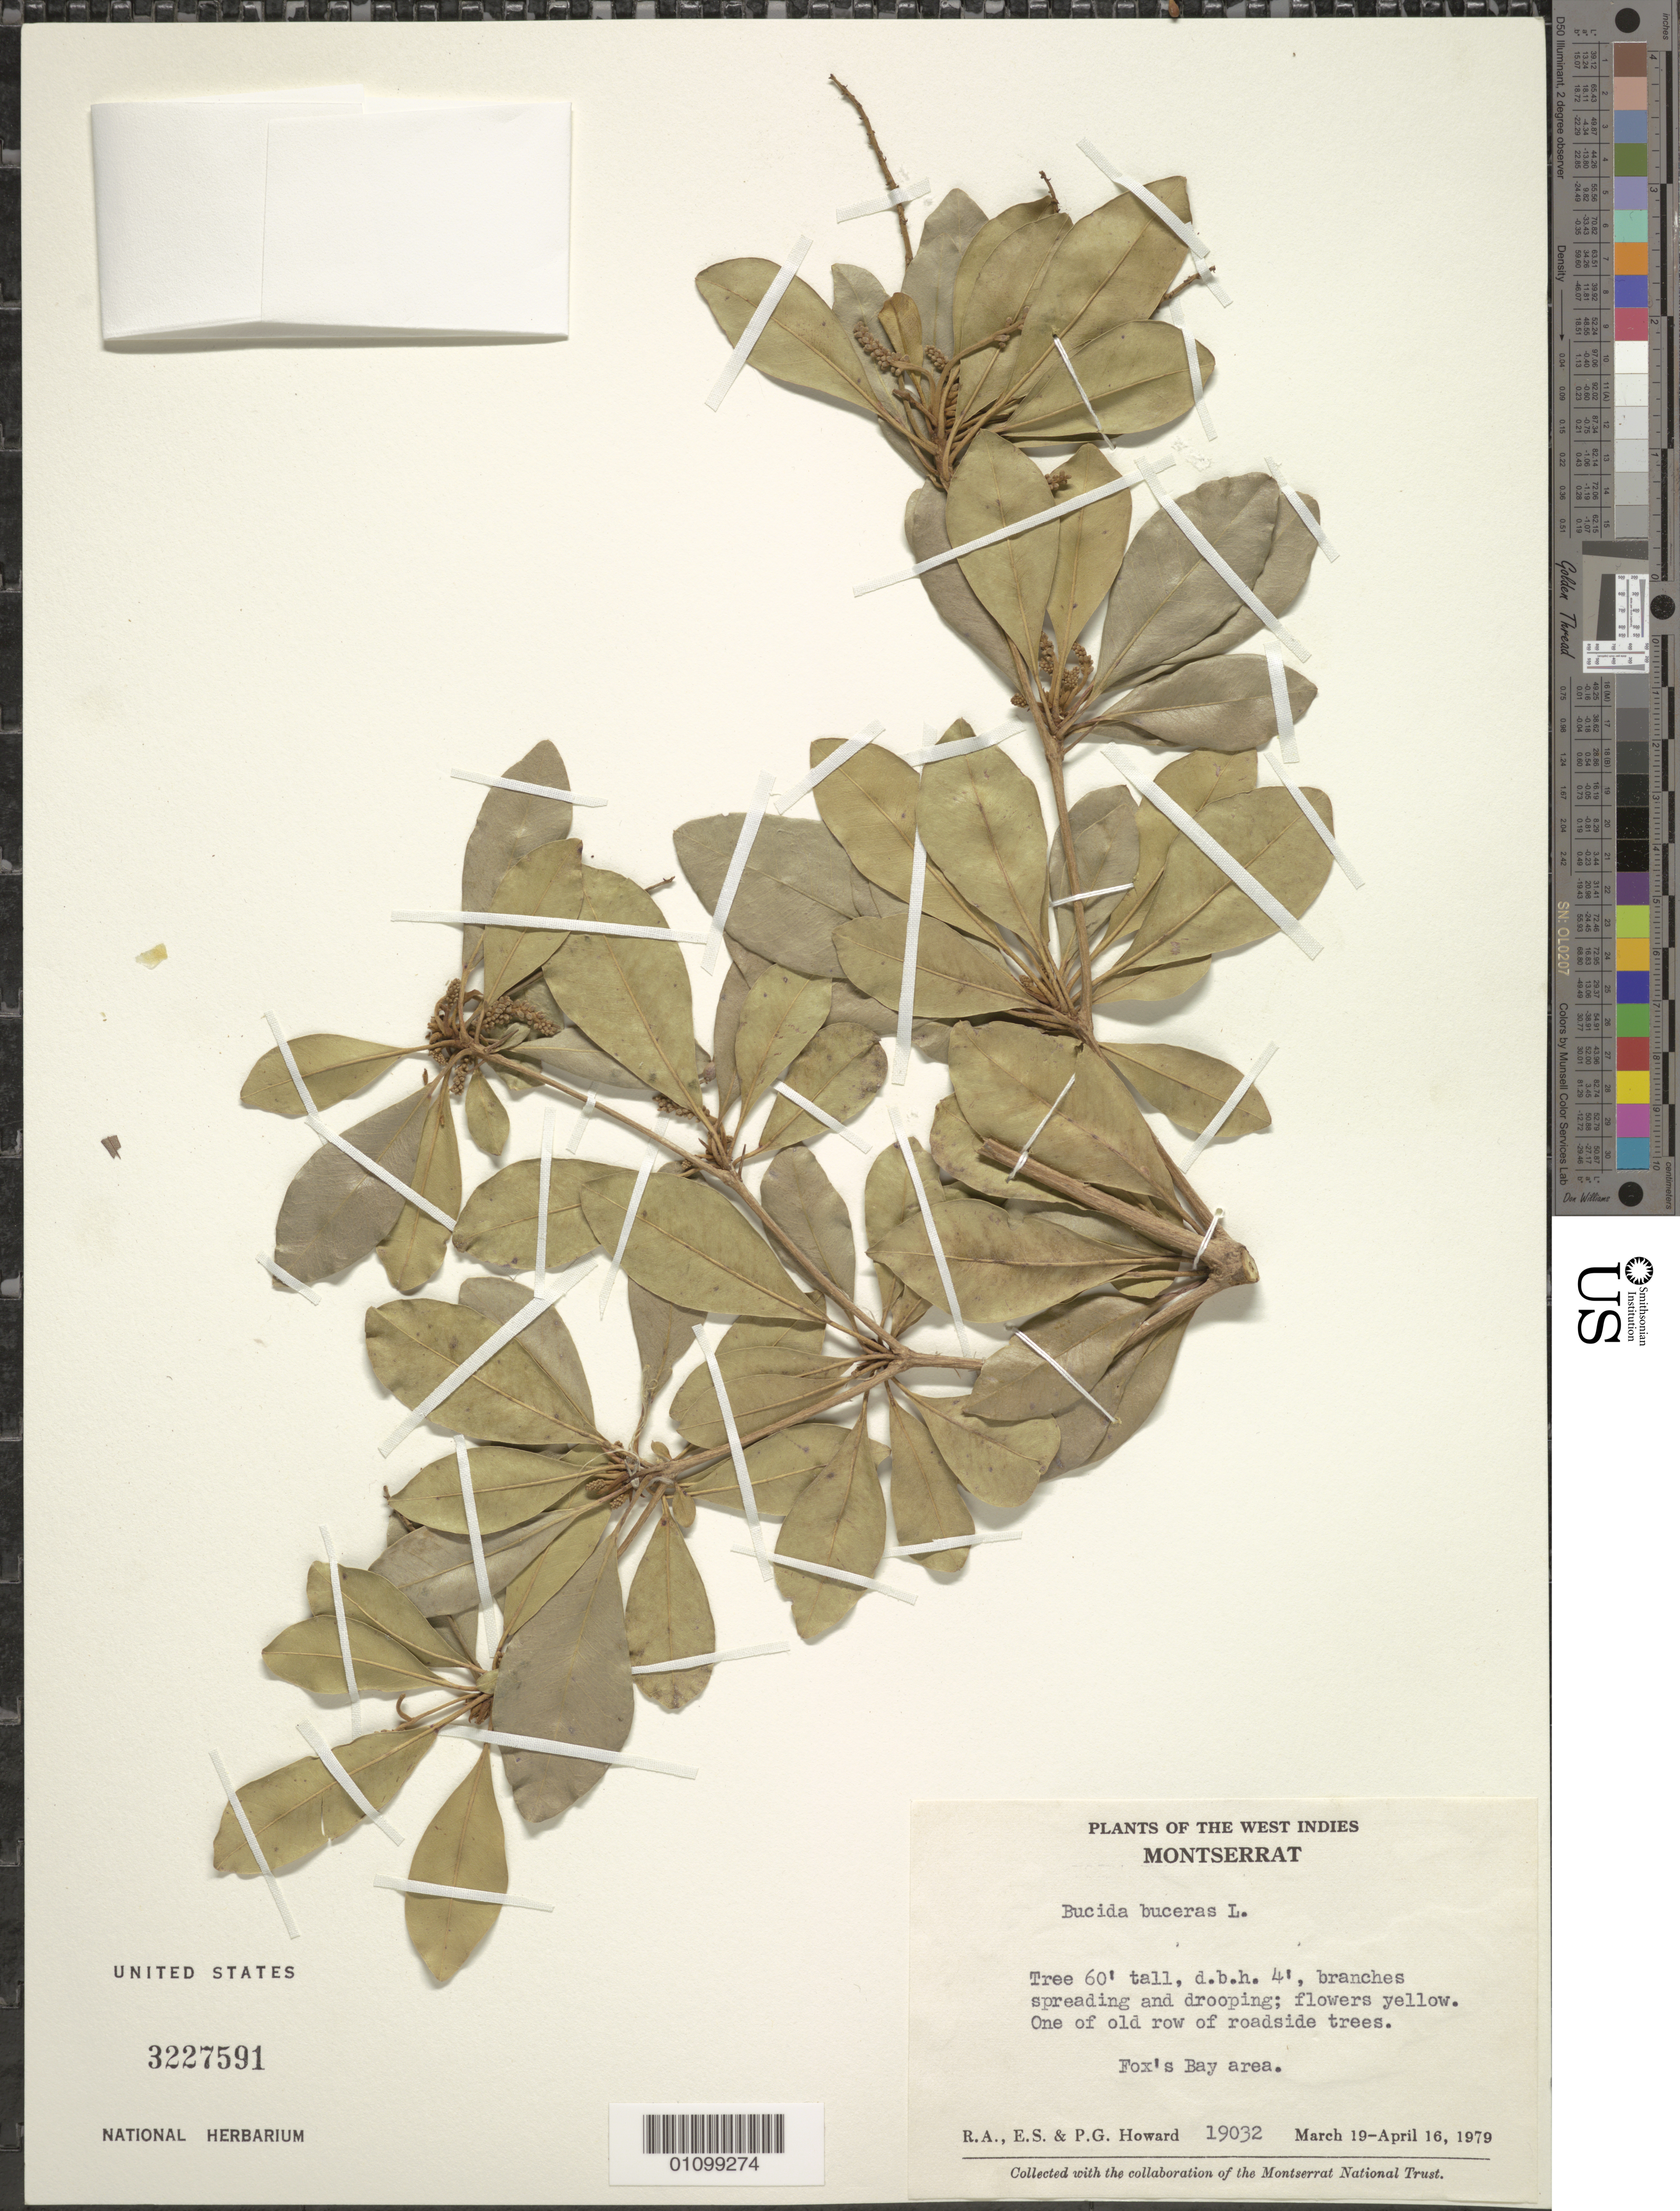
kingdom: Plantae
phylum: Tracheophyta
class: Magnoliopsida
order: Myrtales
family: Combretaceae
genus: Terminalia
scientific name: Terminalia buceras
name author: (L.) C. Wright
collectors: R. A. Howard, E. S. Howard & P. Howard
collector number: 19032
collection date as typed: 19 Mar 1979 to 16 Apr 1979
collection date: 1979-03-19/1979-04-16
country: Montserrat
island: Montserrat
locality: Fox's Bay area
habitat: One of old row of roadside trees.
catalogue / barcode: US 3227591